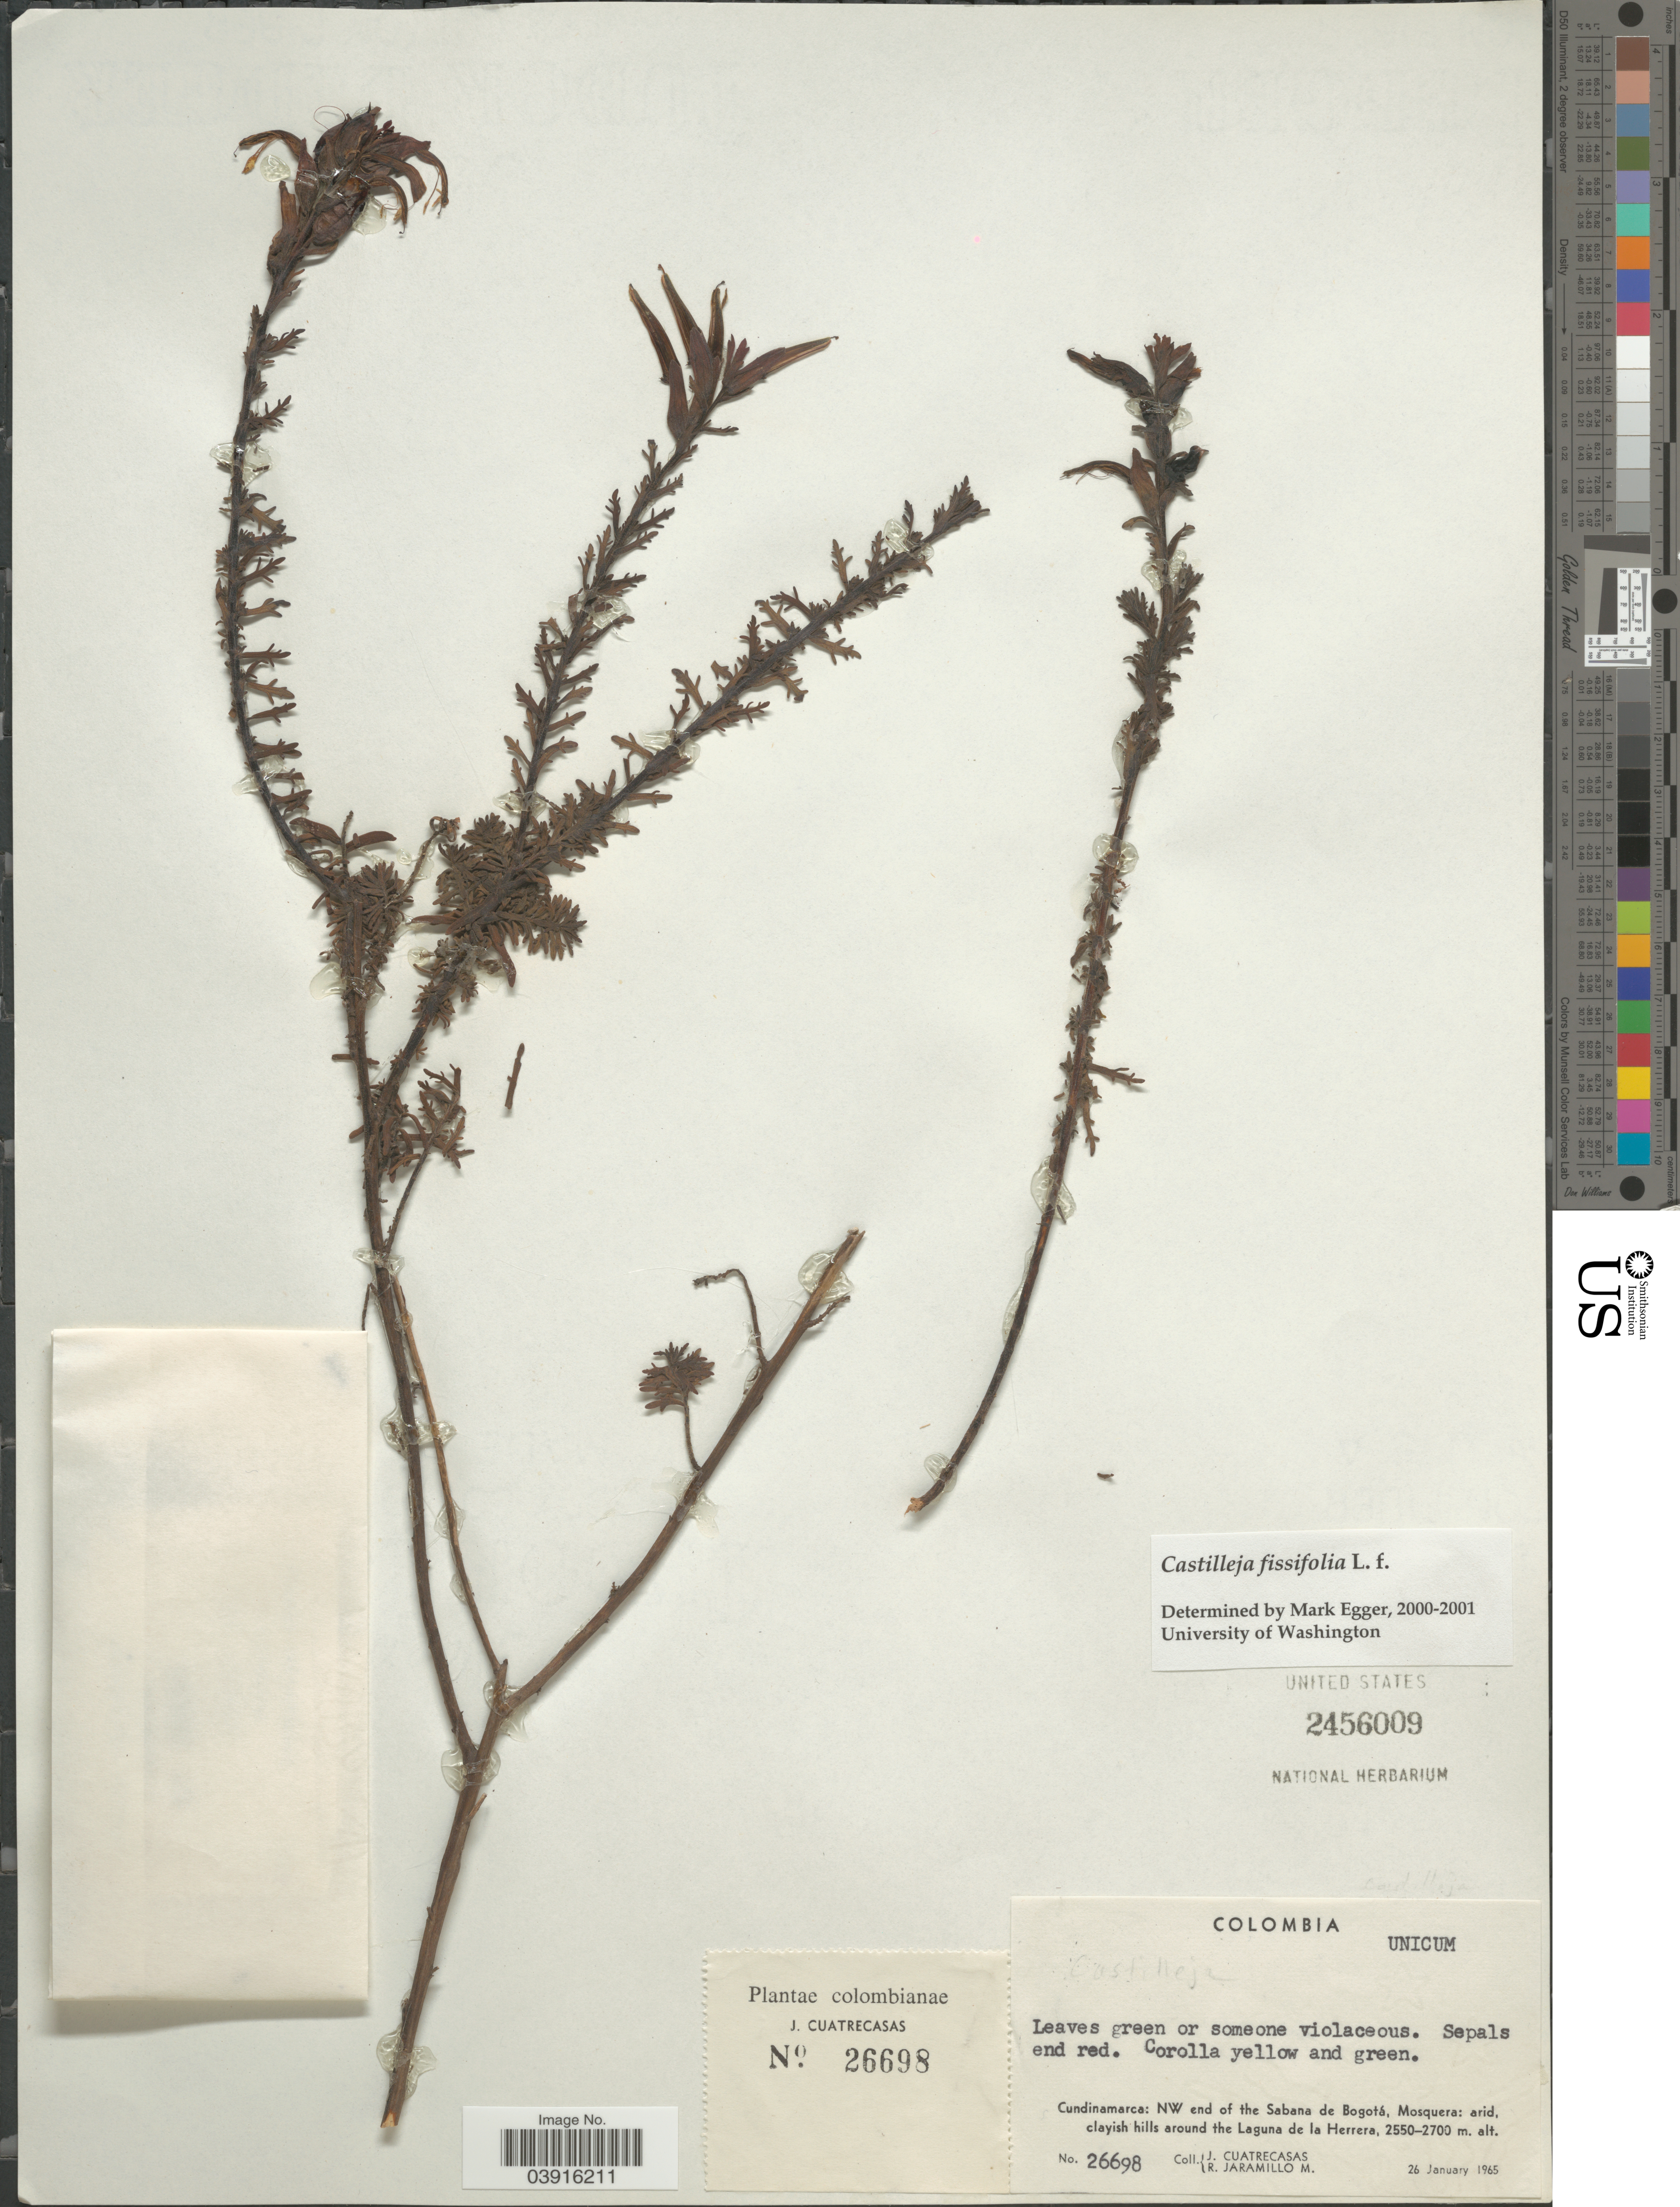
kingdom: Plantae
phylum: Tracheophyta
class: Magnoliopsida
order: Lamiales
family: Orobanchaceae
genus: Castilleja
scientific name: Castilleja fissifolia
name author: L. f.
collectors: J. Cuatrecasas & R. Jaramillo M.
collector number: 26698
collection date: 1965-01-26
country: Colombia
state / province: Cundinamarca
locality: NW end of the Sabana de Bogotá, Mosquera: arid, clayish hills around the Laguna de la Herrera.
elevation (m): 2550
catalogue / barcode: US 2456009